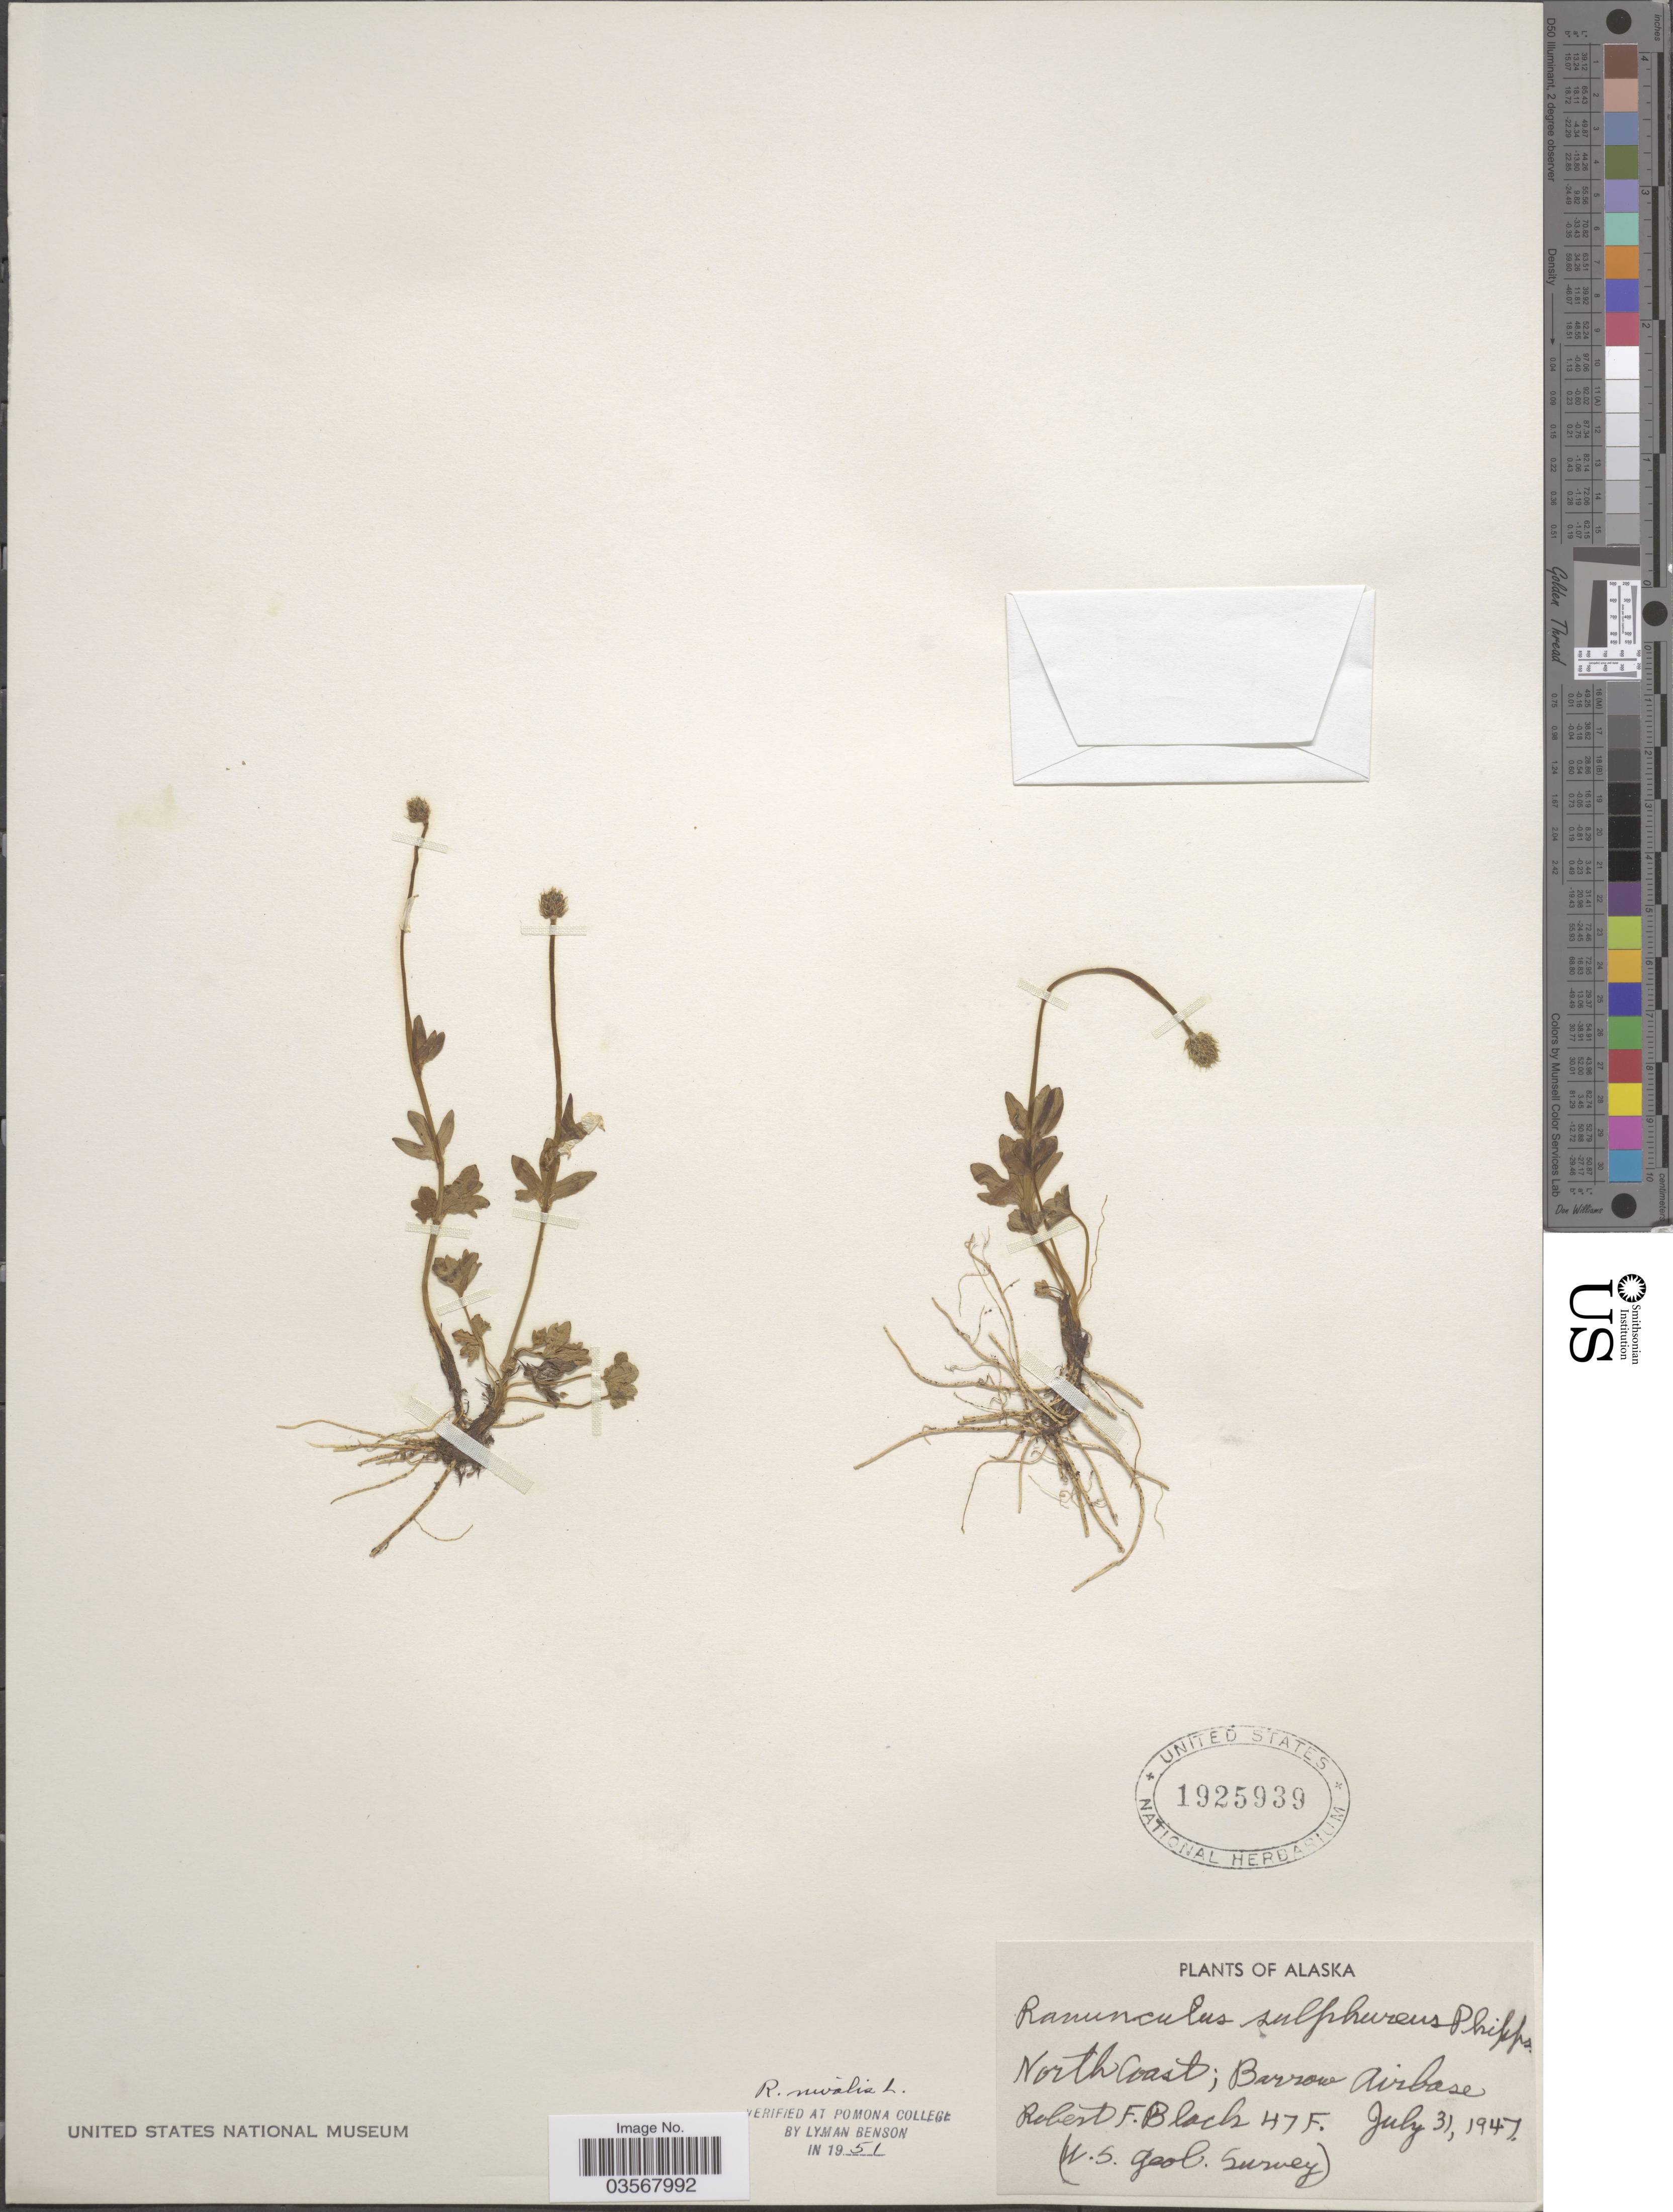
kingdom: Plantae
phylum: Tracheophyta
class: Magnoliopsida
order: Ranunculales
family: Ranunculaceae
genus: Ranunculus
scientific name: Ranunculus nivalis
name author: L.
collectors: R. F. Black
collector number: H7F*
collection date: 1947-07-31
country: United States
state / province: Alaska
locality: North Coast; Barrow Airbase.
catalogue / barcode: US 1925939